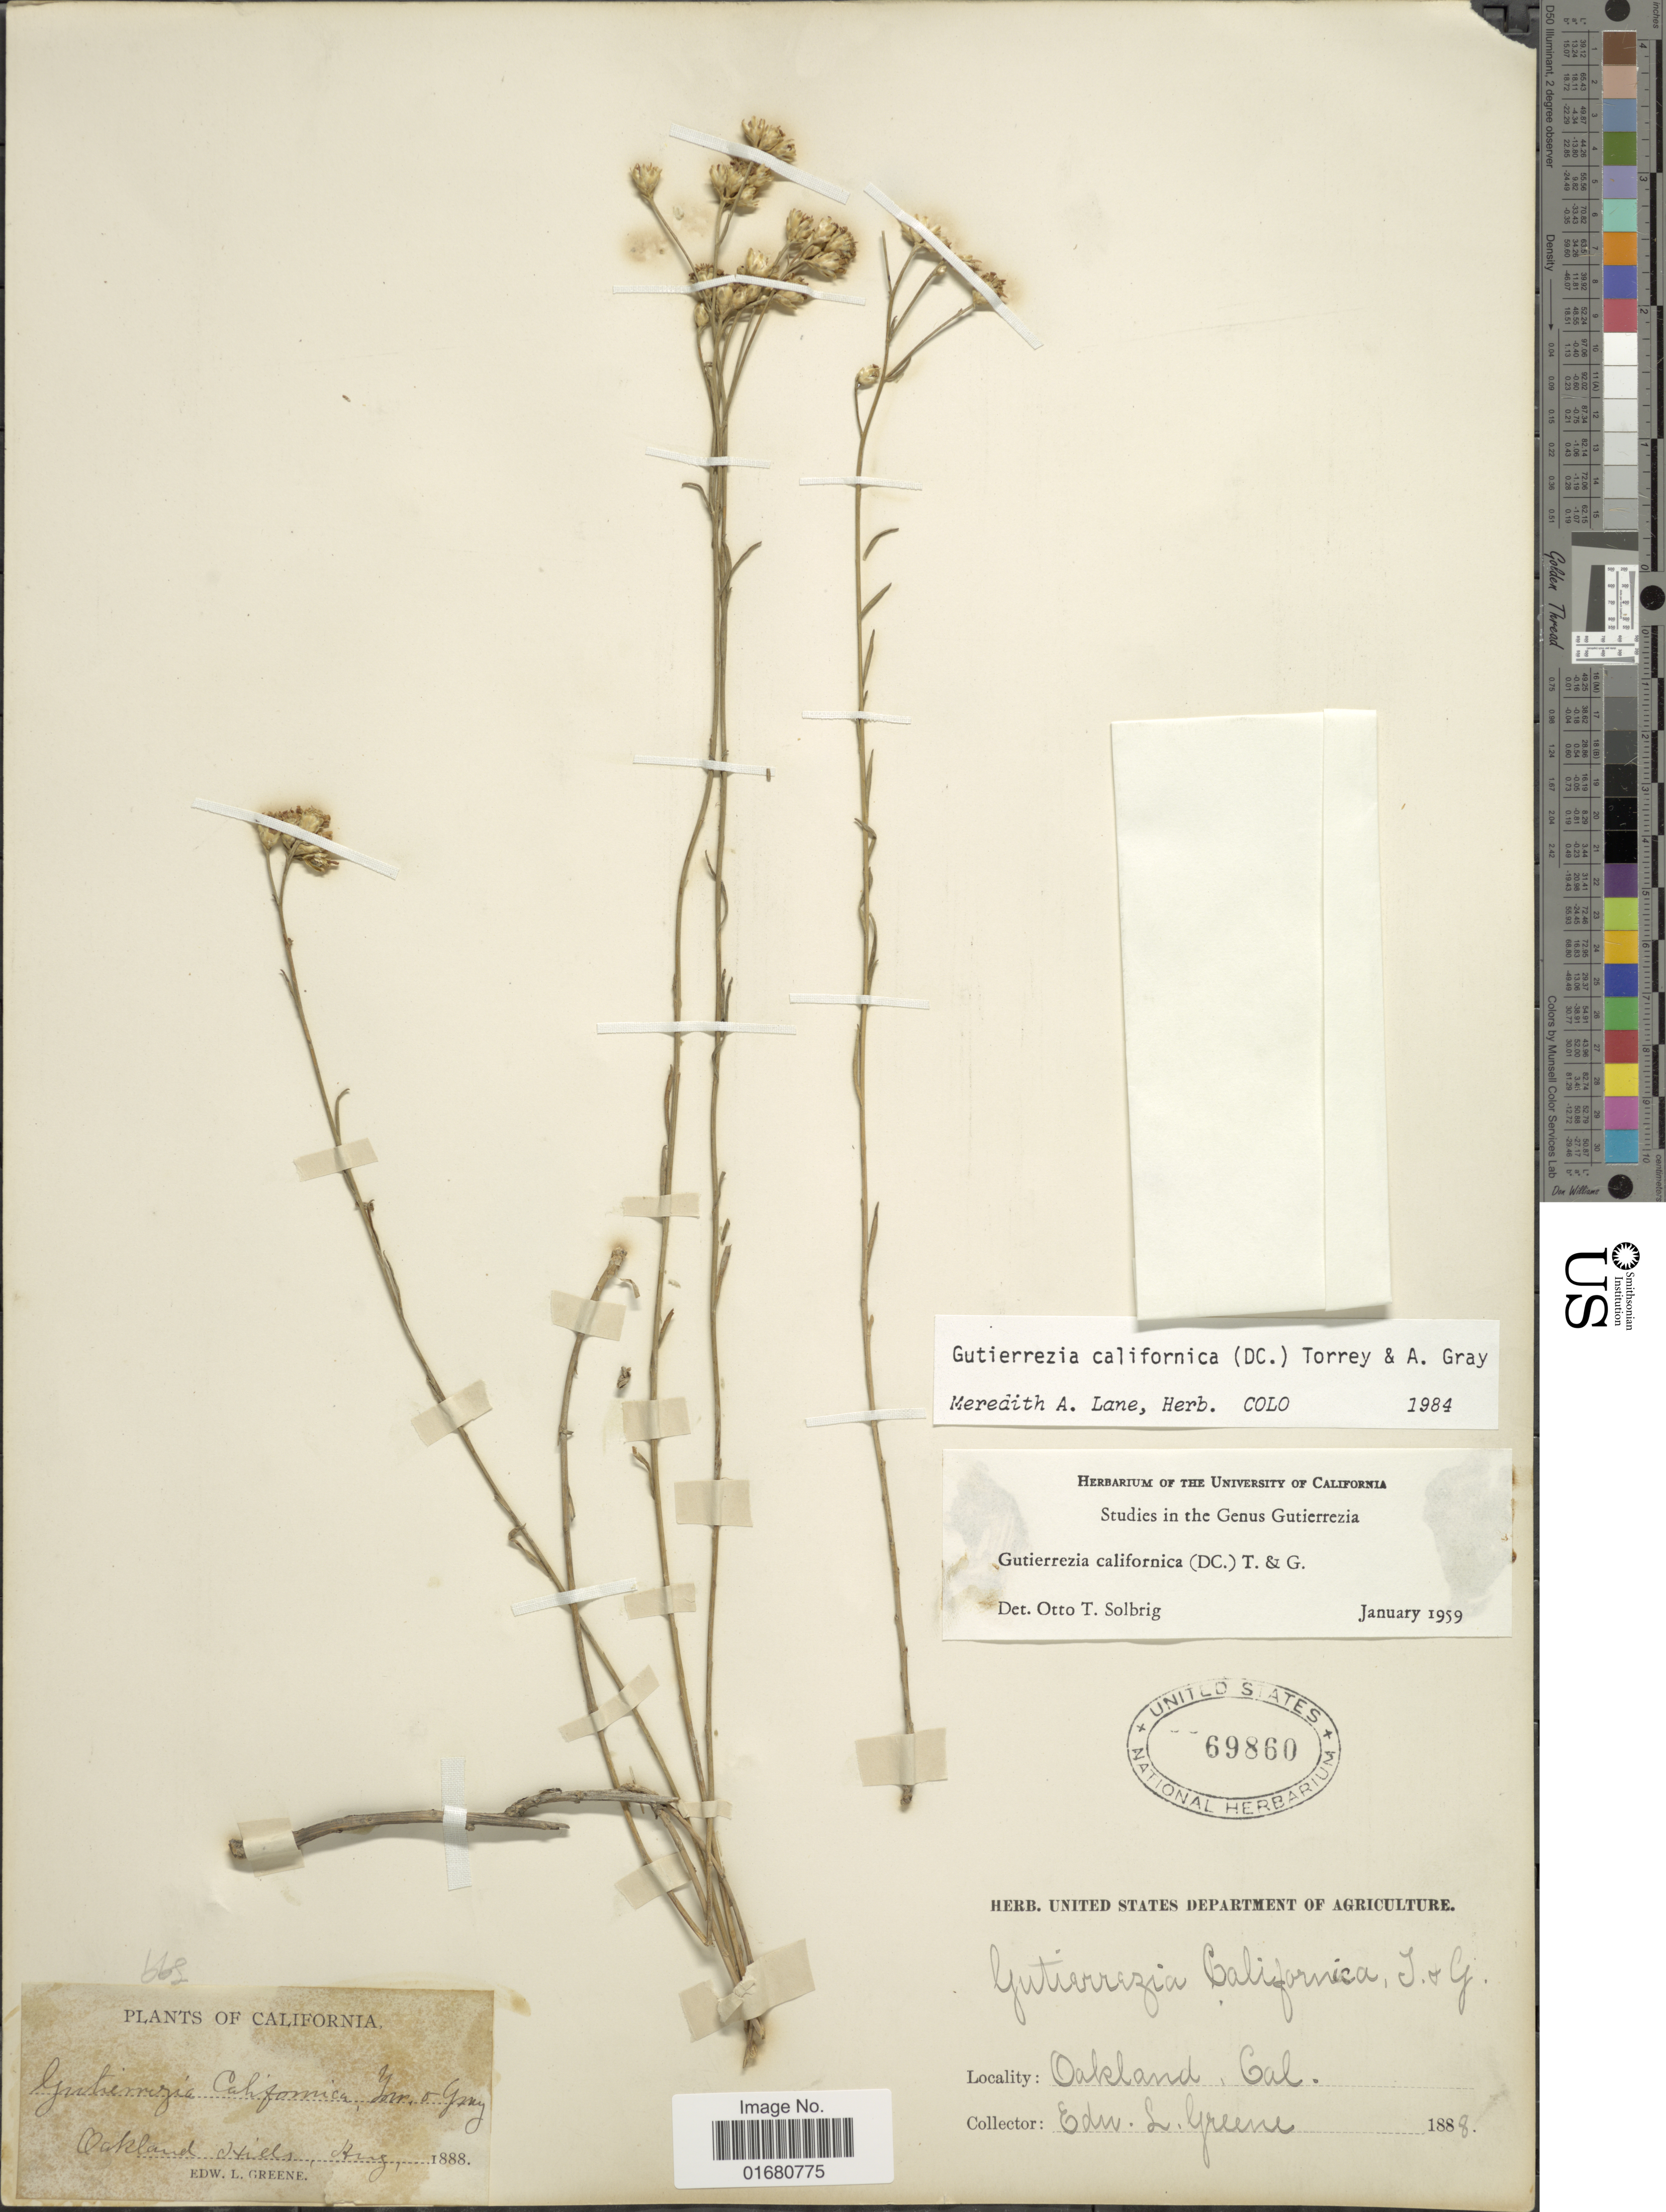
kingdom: Plantae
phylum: Tracheophyta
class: Magnoliopsida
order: Asterales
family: Asteraceae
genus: Gutierrezia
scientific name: Gutierrezia californica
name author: Torr. & A. Gray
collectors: E. L. Greene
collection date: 1888-08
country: United States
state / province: California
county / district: Alameda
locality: Oakland Hills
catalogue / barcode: US 69860